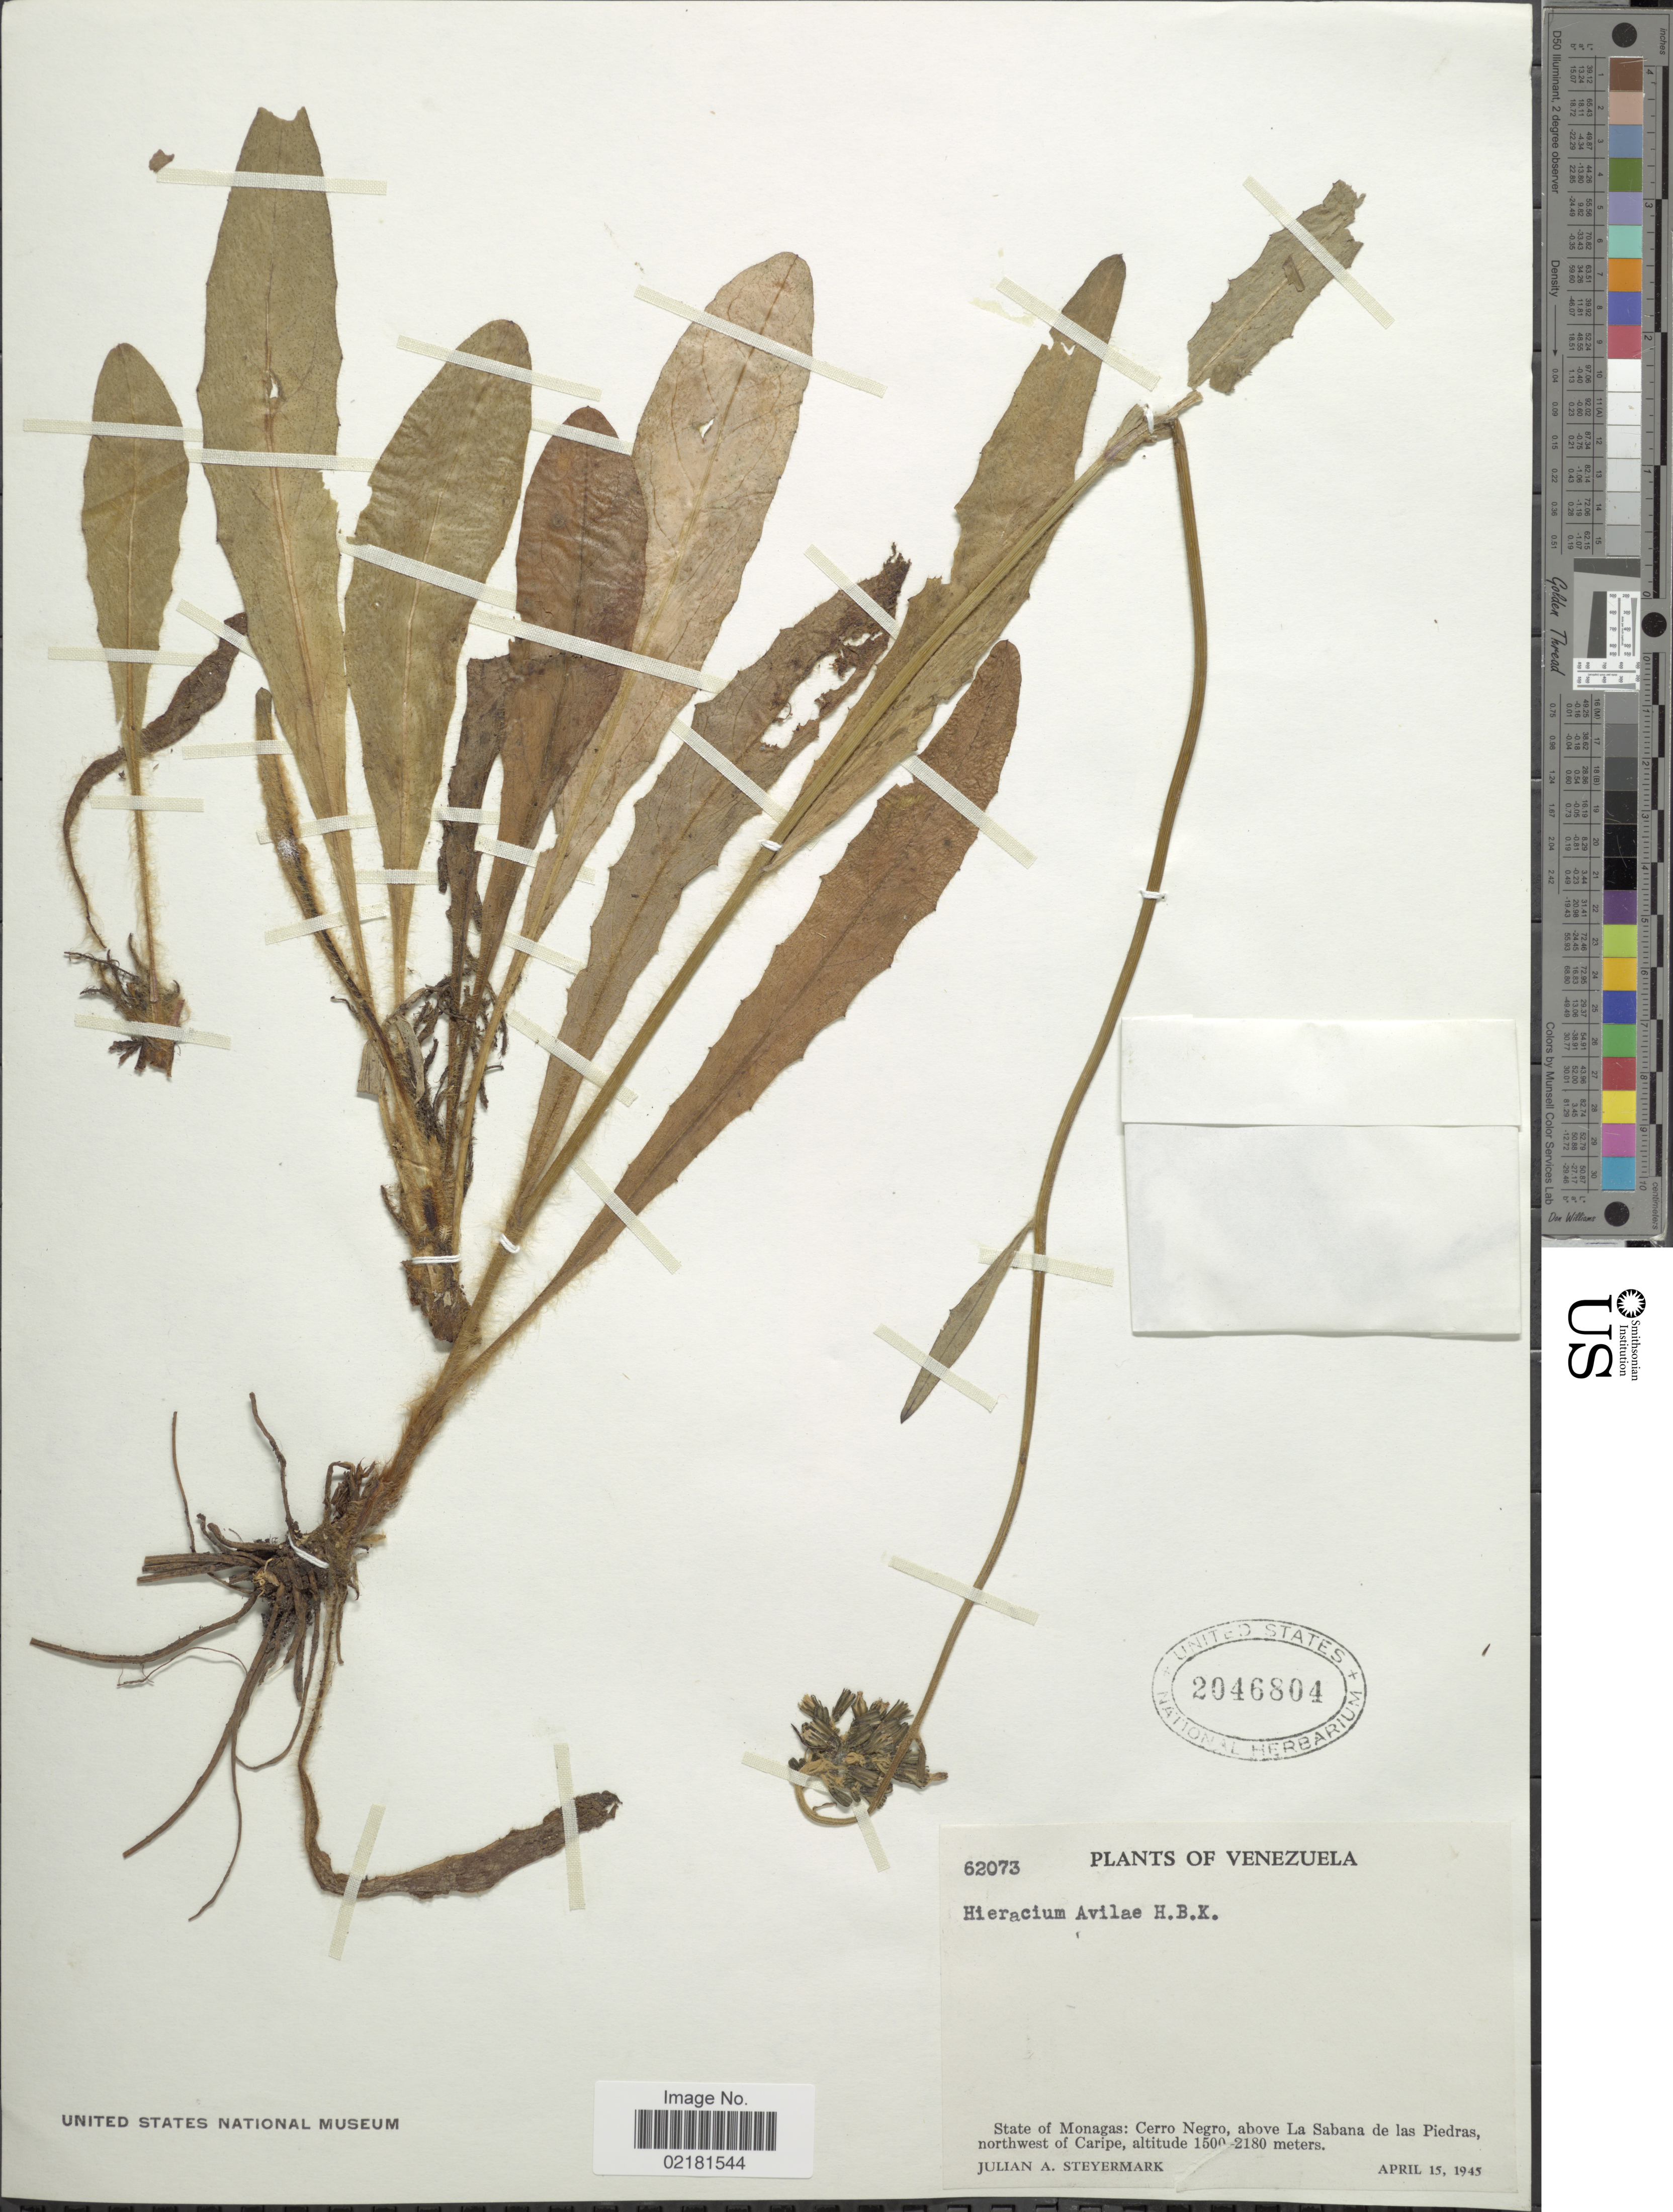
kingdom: Plantae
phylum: Tracheophyta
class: Magnoliopsida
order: Asterales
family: Asteraceae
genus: Hieracium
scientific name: Hieracium avilae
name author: Kunth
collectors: J. Steyermark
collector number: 62073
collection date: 1945-04-15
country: Venezuela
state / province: Monagas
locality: Cerro Negro, above La Sabana de las Piedras, northwest of Caripe.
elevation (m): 1500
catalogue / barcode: US 2046804